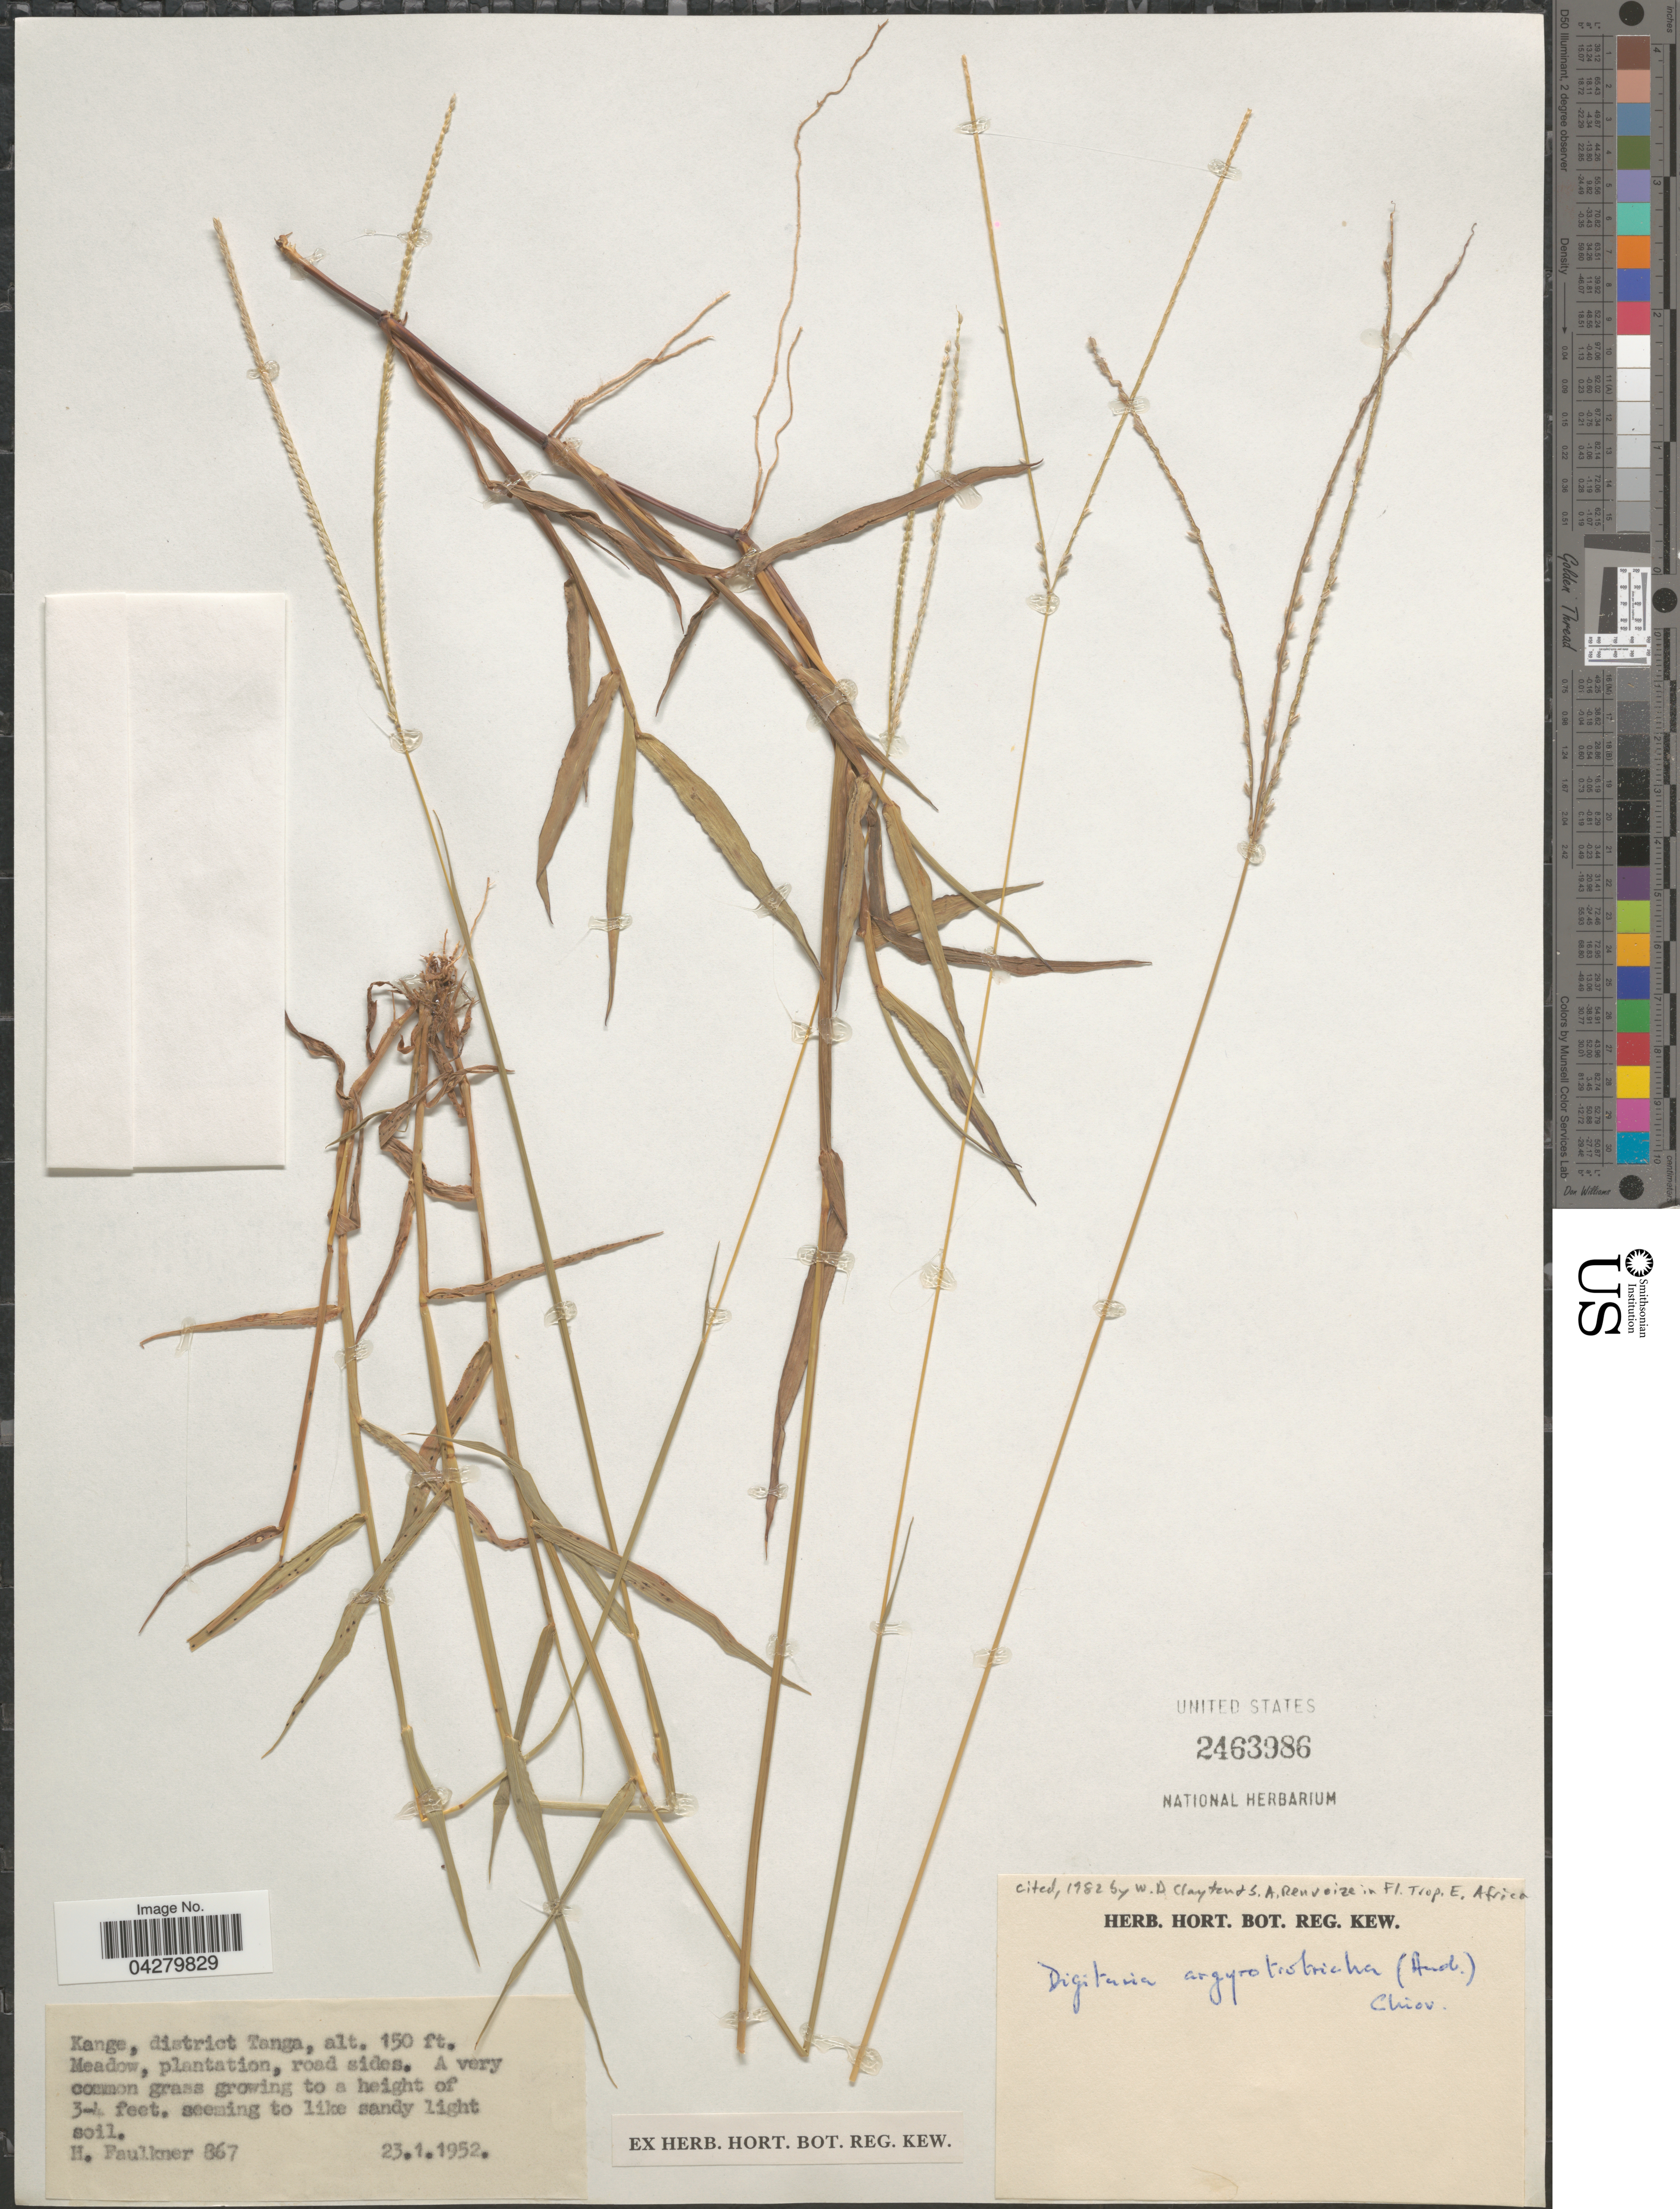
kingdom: Plantae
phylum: Tracheophyta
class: Liliopsida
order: Poales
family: Poaceae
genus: Digitaria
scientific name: Digitaria argyrograpta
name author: (Nees) Stapf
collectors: H. Faulkner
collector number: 867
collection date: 1952-01-23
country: Tanzania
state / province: Tanga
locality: Kange, district Tanga.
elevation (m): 46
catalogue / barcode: US 2463986